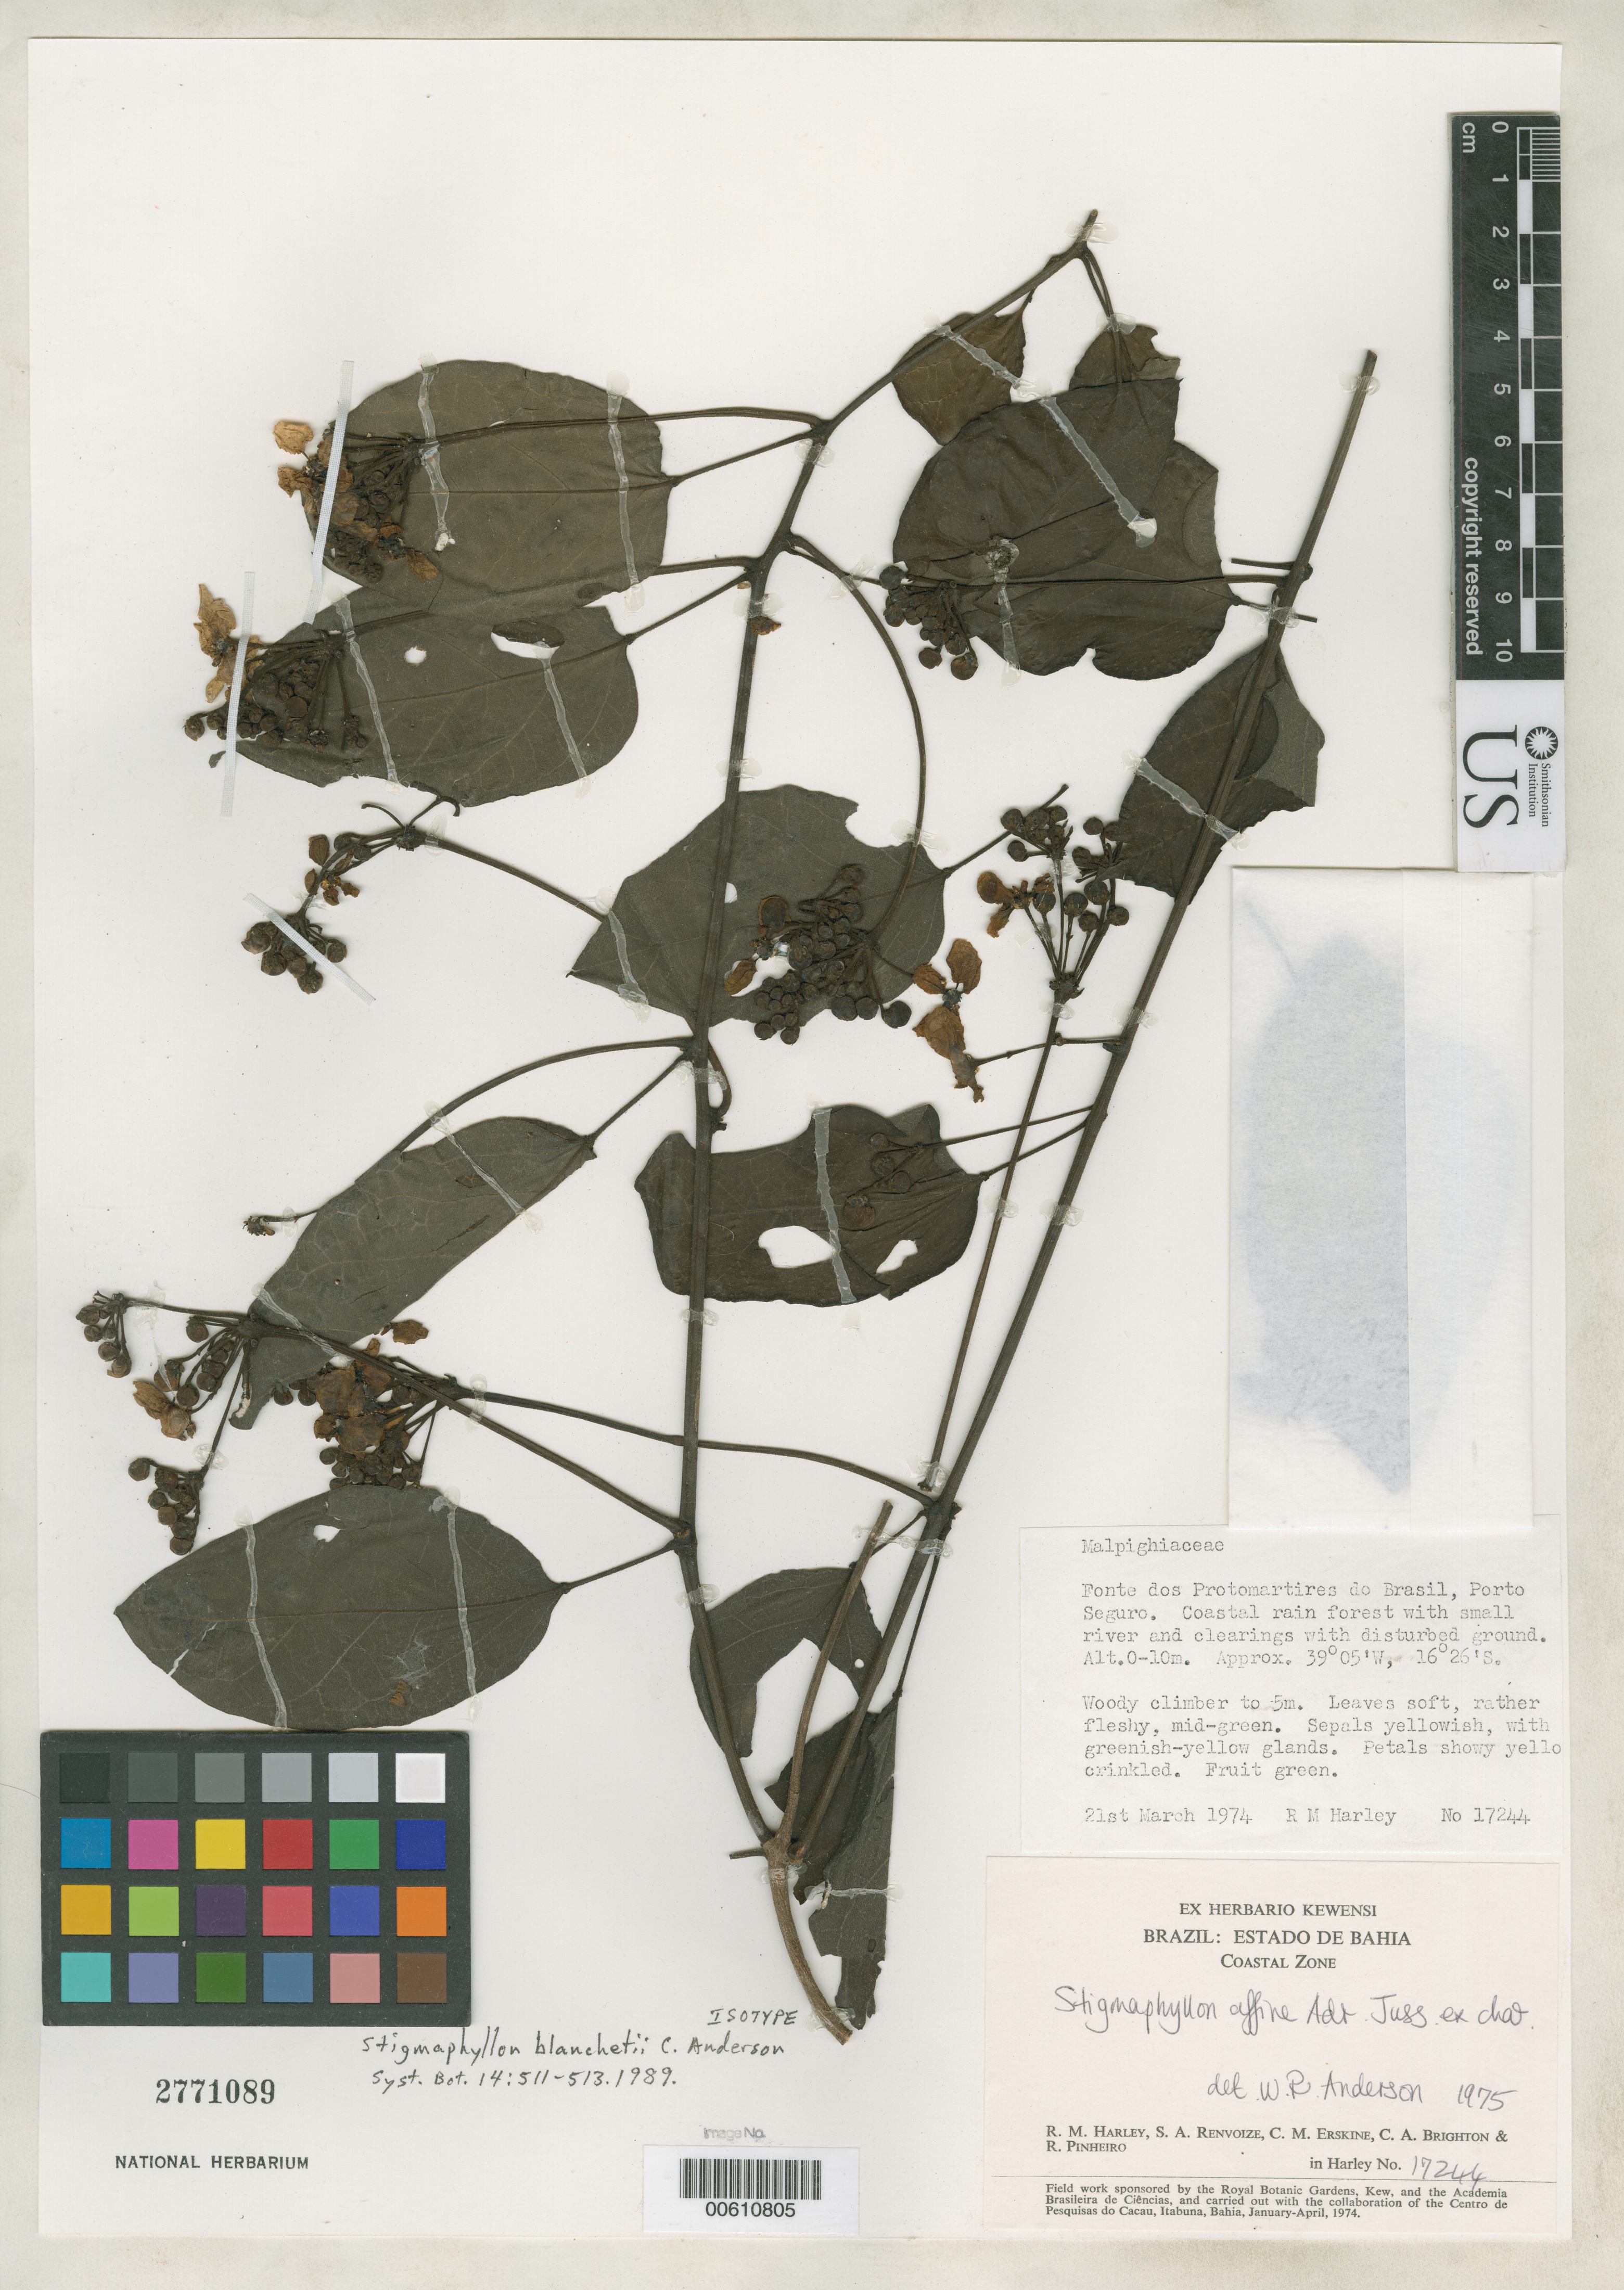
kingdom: Plantae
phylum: Tracheophyta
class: Magnoliopsida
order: Malpighiales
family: Malpighiaceae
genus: Stigmaphyllon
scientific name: Stigmaphyllon blanchetii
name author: C.E. Anderson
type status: Isotype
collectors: R. M. Harley, S. A. Renvoize, C. Erskine, C. Brighton & R. S. Pinheiro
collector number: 17244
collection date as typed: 21 Mar 1974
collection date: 1974-03-21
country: Brazil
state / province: Bahia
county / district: Pôrto Seguro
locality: Fontes dos Protomartires do Brazil.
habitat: Coastal rain forest with small river and clearings with disturbed ground.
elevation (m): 0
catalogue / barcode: US 2771089